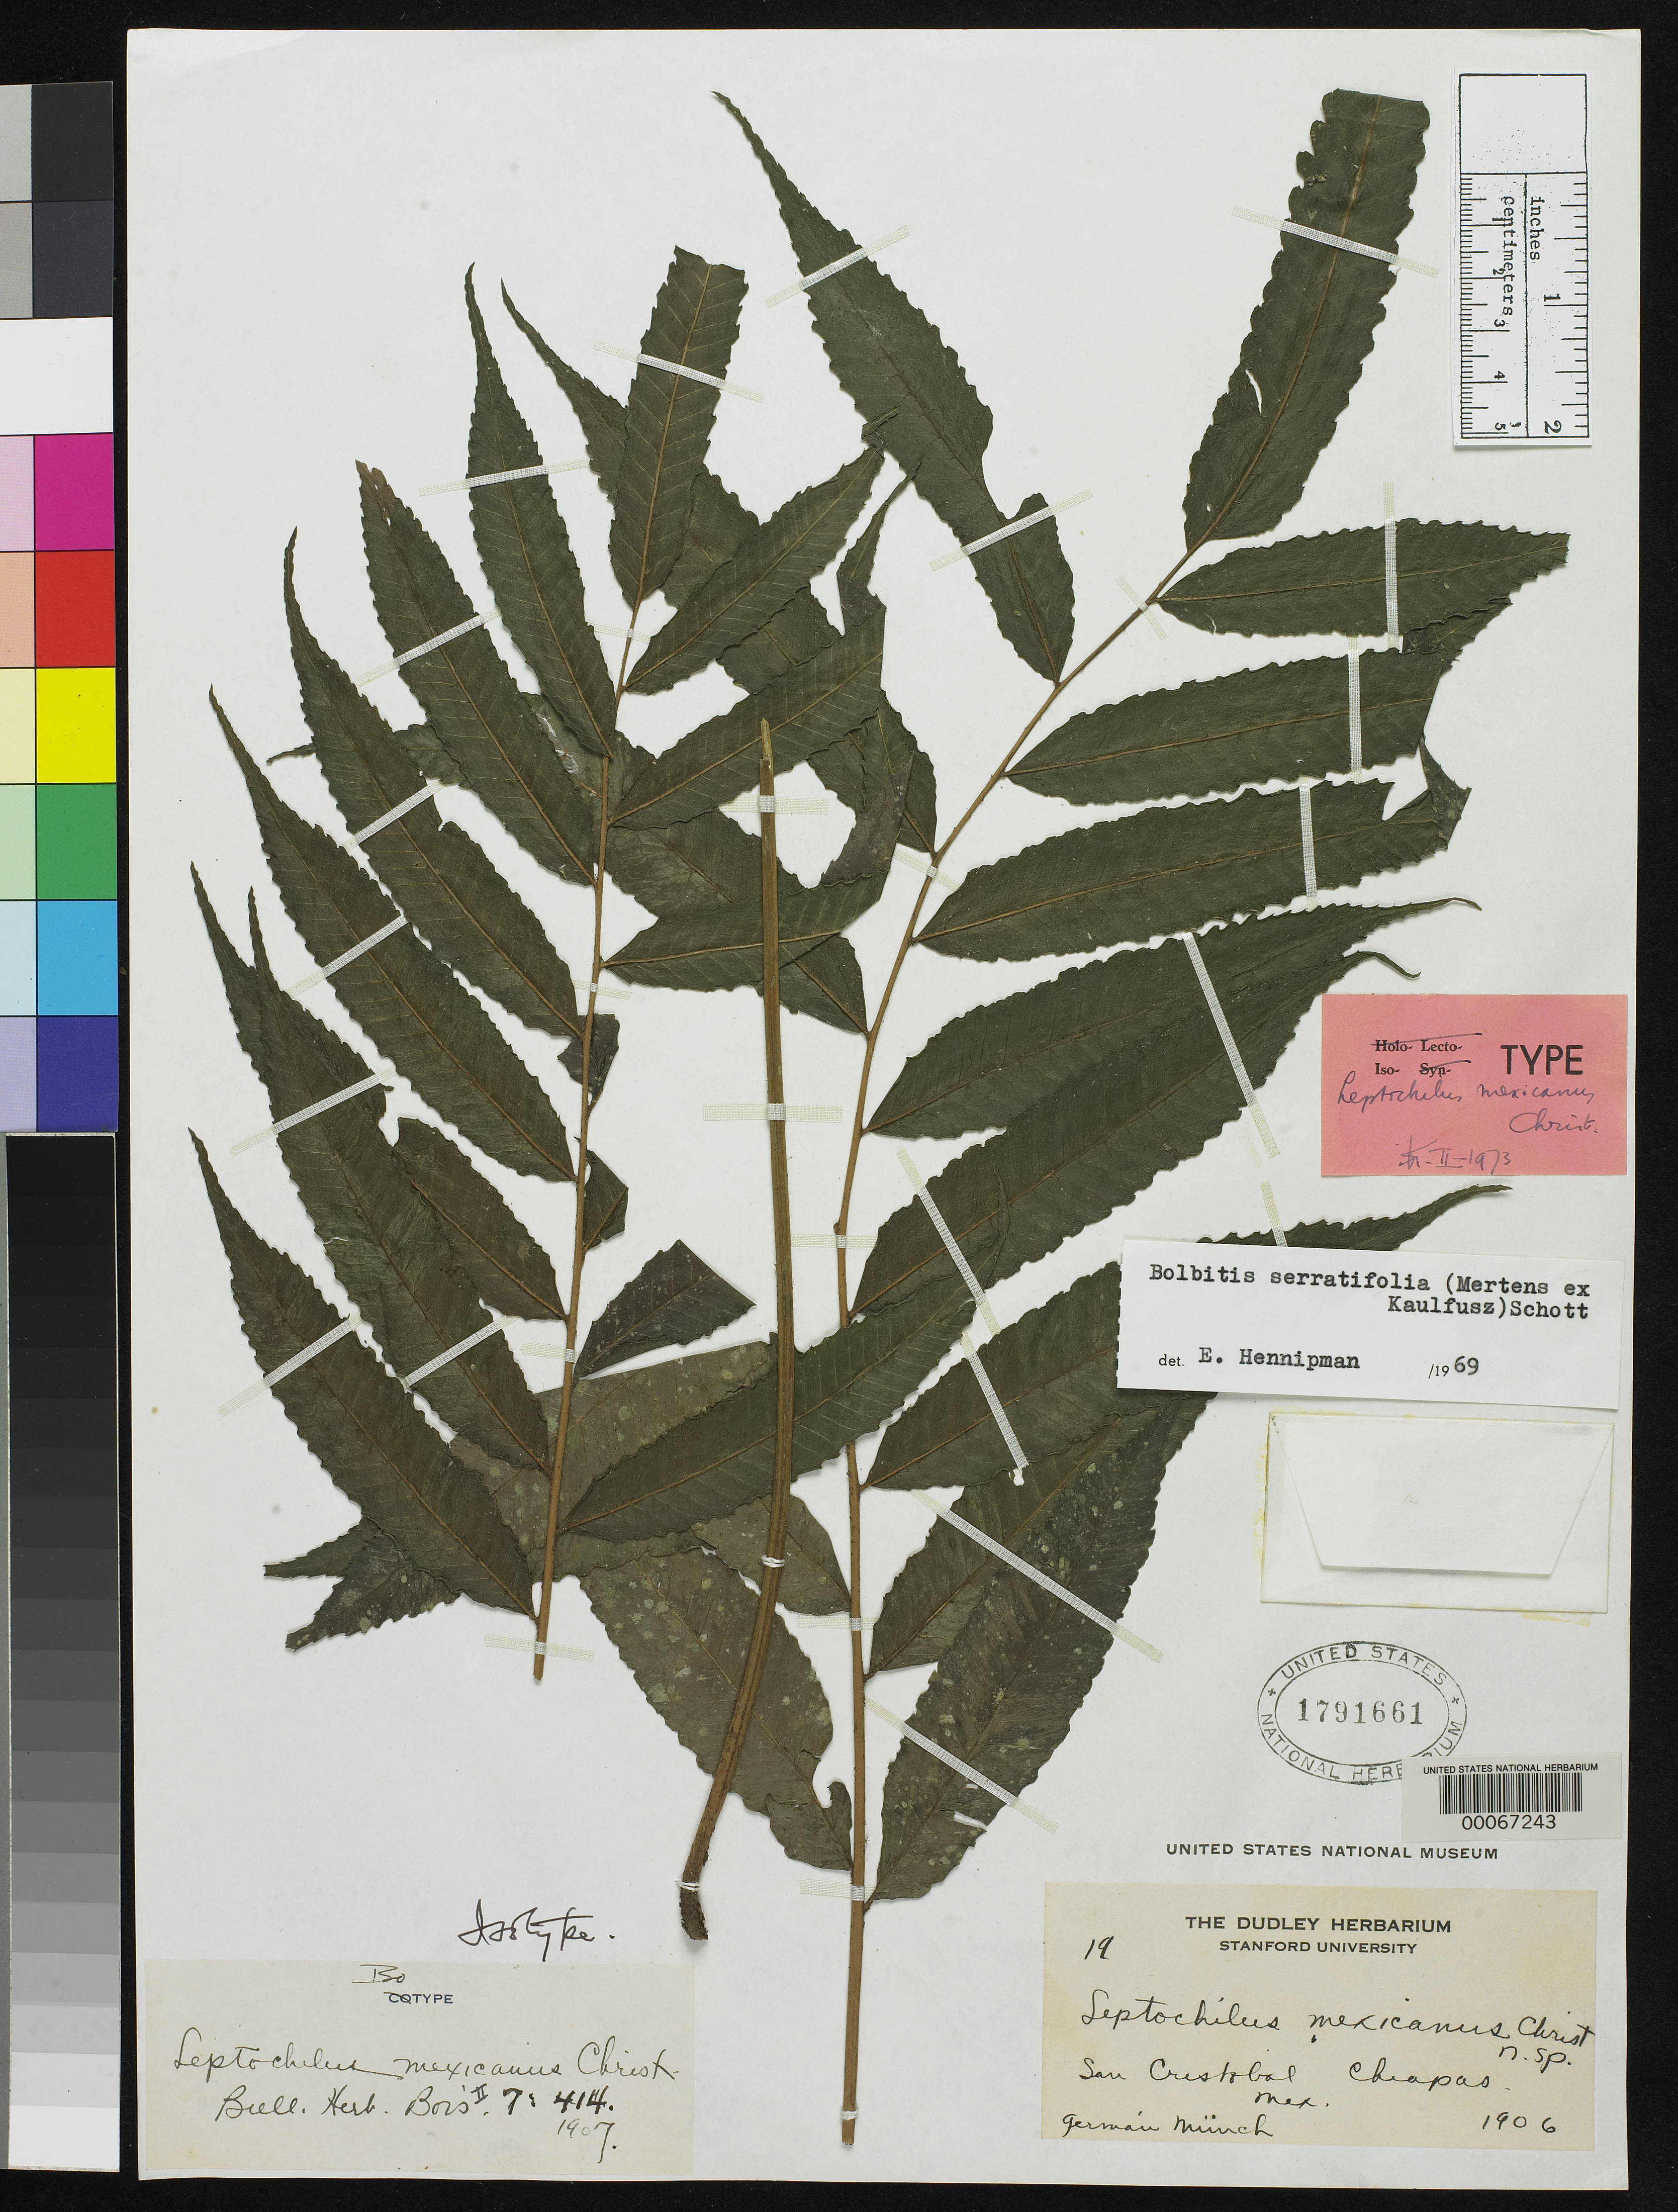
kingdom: Plantae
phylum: Tracheophyta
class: Polypodiopsida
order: Polypodiales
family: Polypodiaceae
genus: Leptochilus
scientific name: Leptochilus mexicanus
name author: Christ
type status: Type Collection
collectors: G. Munch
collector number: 19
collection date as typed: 1906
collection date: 1906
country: Mexico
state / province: Chiapas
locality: San Cristobal.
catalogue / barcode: US 1791661